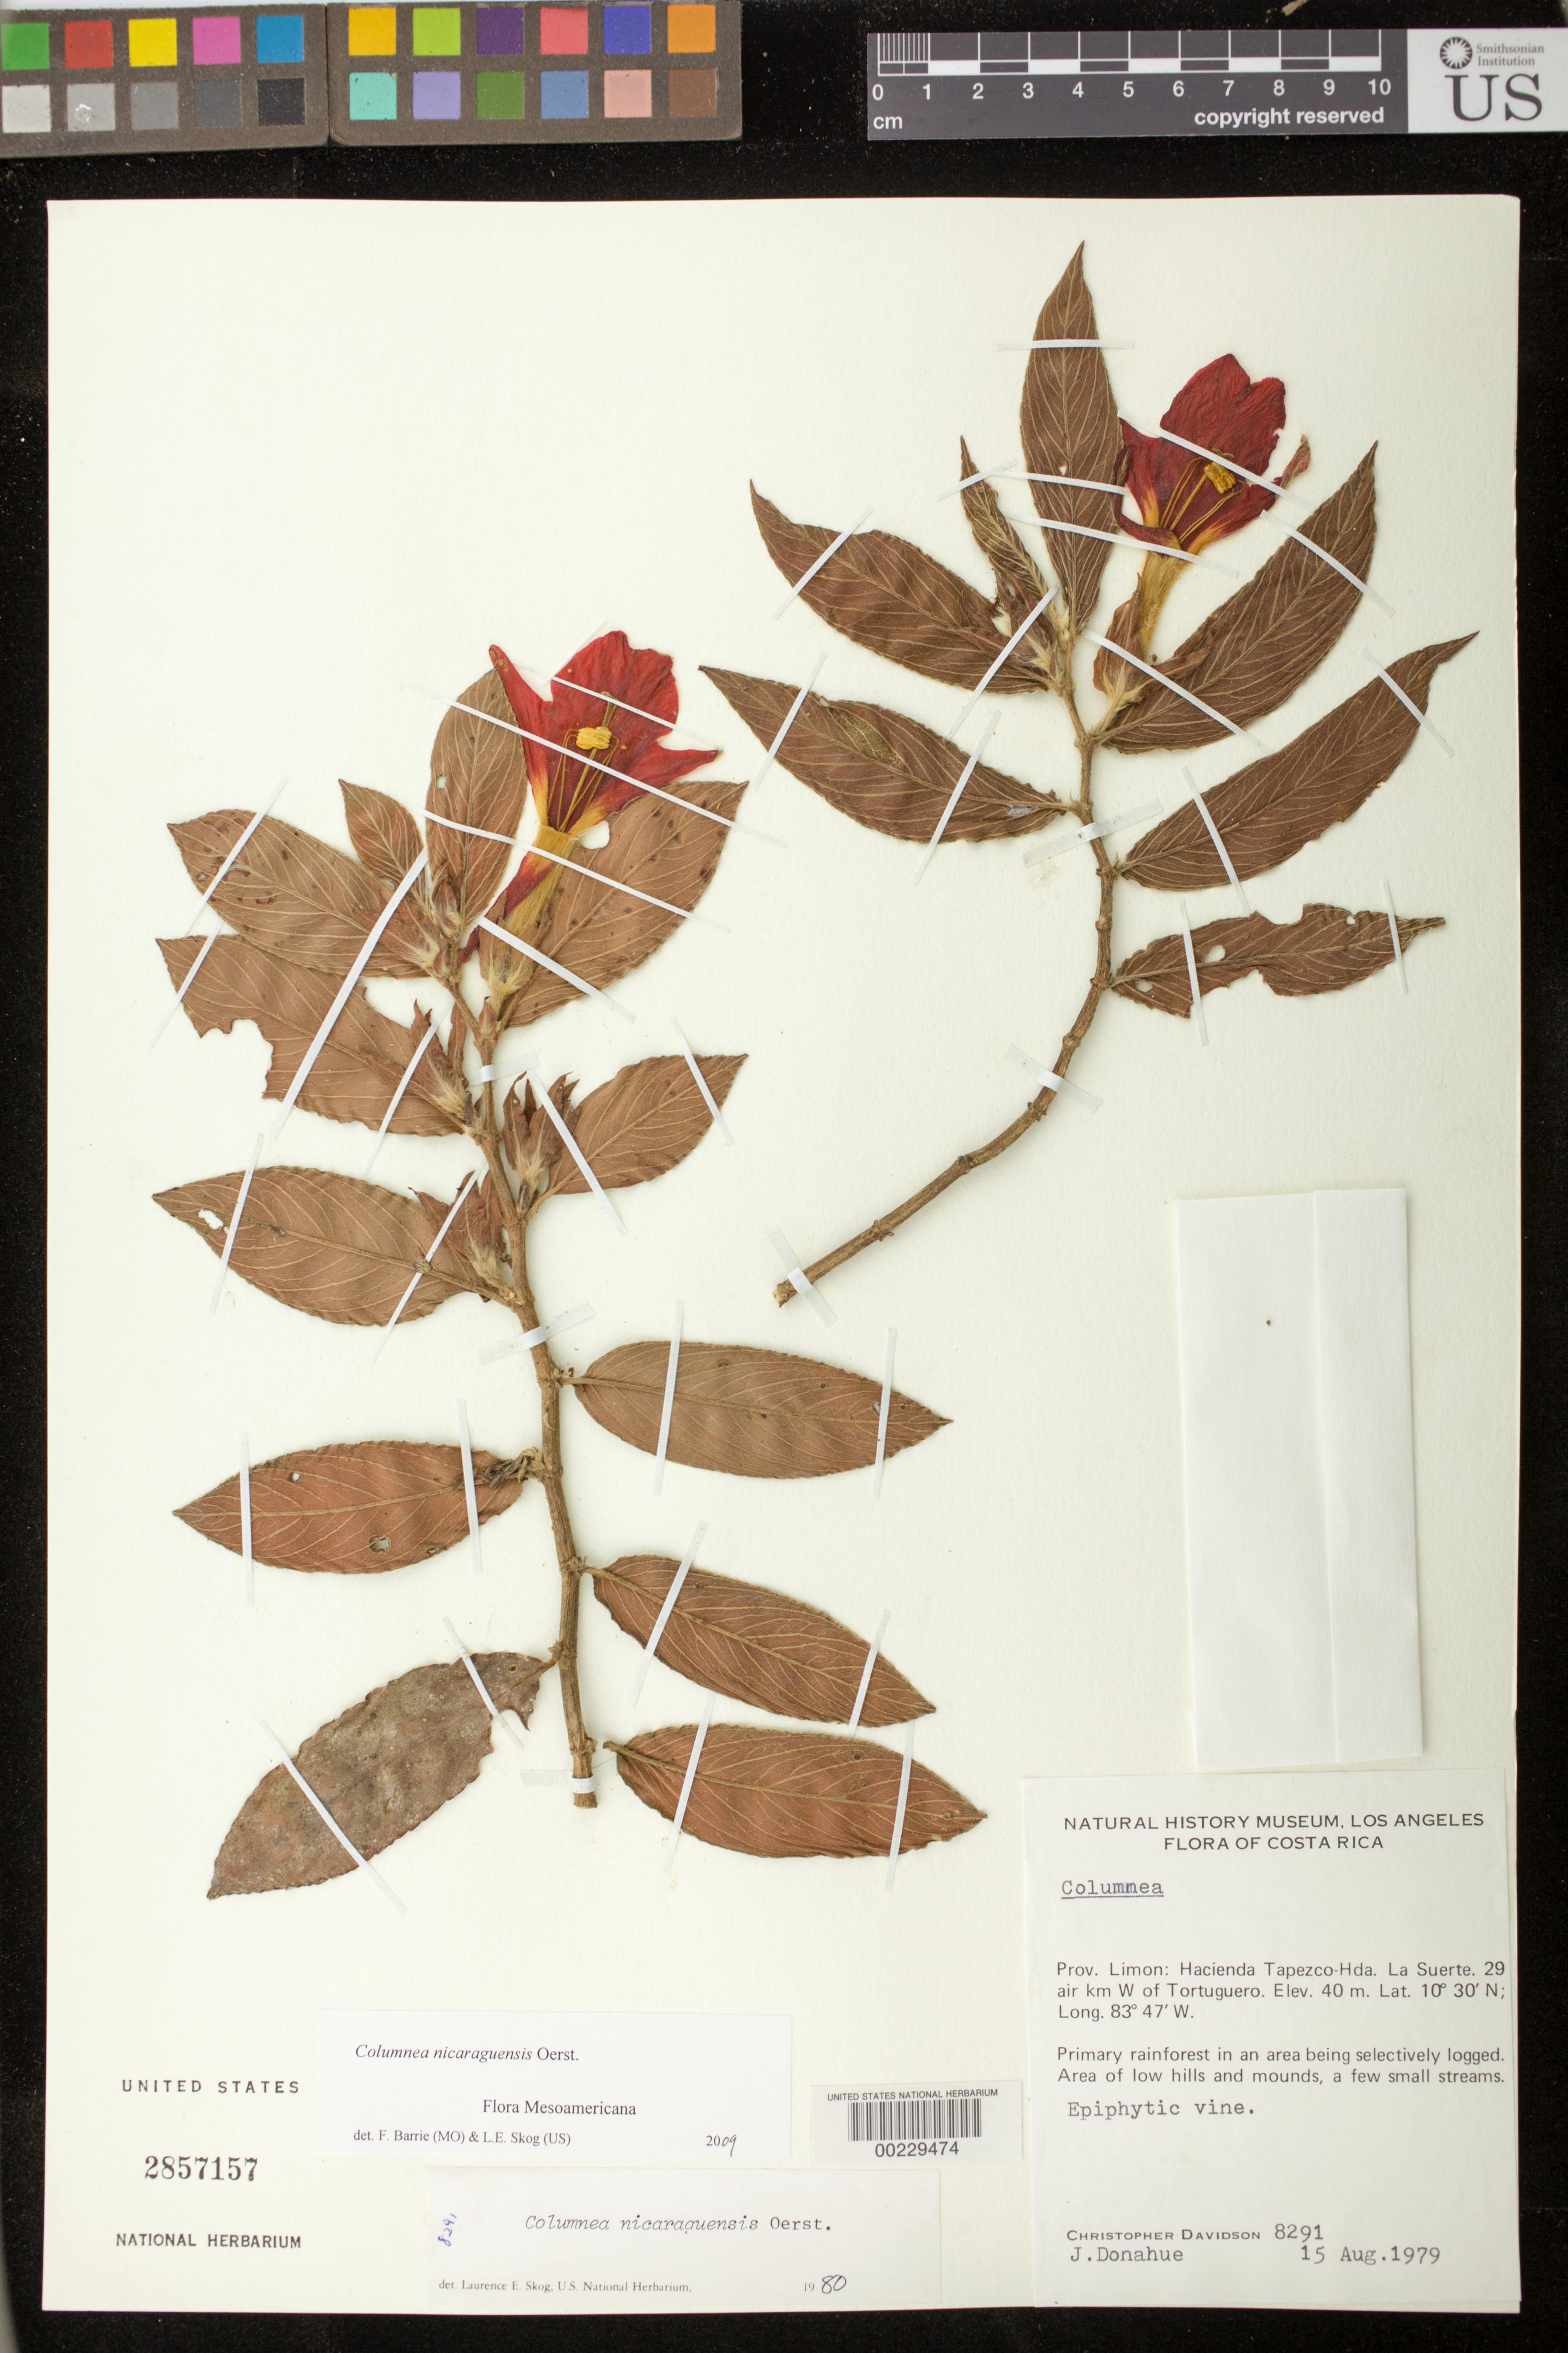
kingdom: Plantae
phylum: Tracheophyta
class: Magnoliopsida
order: Lamiales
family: Gesneriaceae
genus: Columnea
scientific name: Columnea nicaraguensis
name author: Oerst.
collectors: C. Davidson & J. Donahue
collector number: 8291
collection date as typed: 15 Aug 1979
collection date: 1979-08-15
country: Costa Rica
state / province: Limón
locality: Hacienda Tapezco-Hda La Suerte, 29 air km W of Tortuguero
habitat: Primary rainforest in area being selectively logged, ...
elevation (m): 40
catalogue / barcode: US 2857157